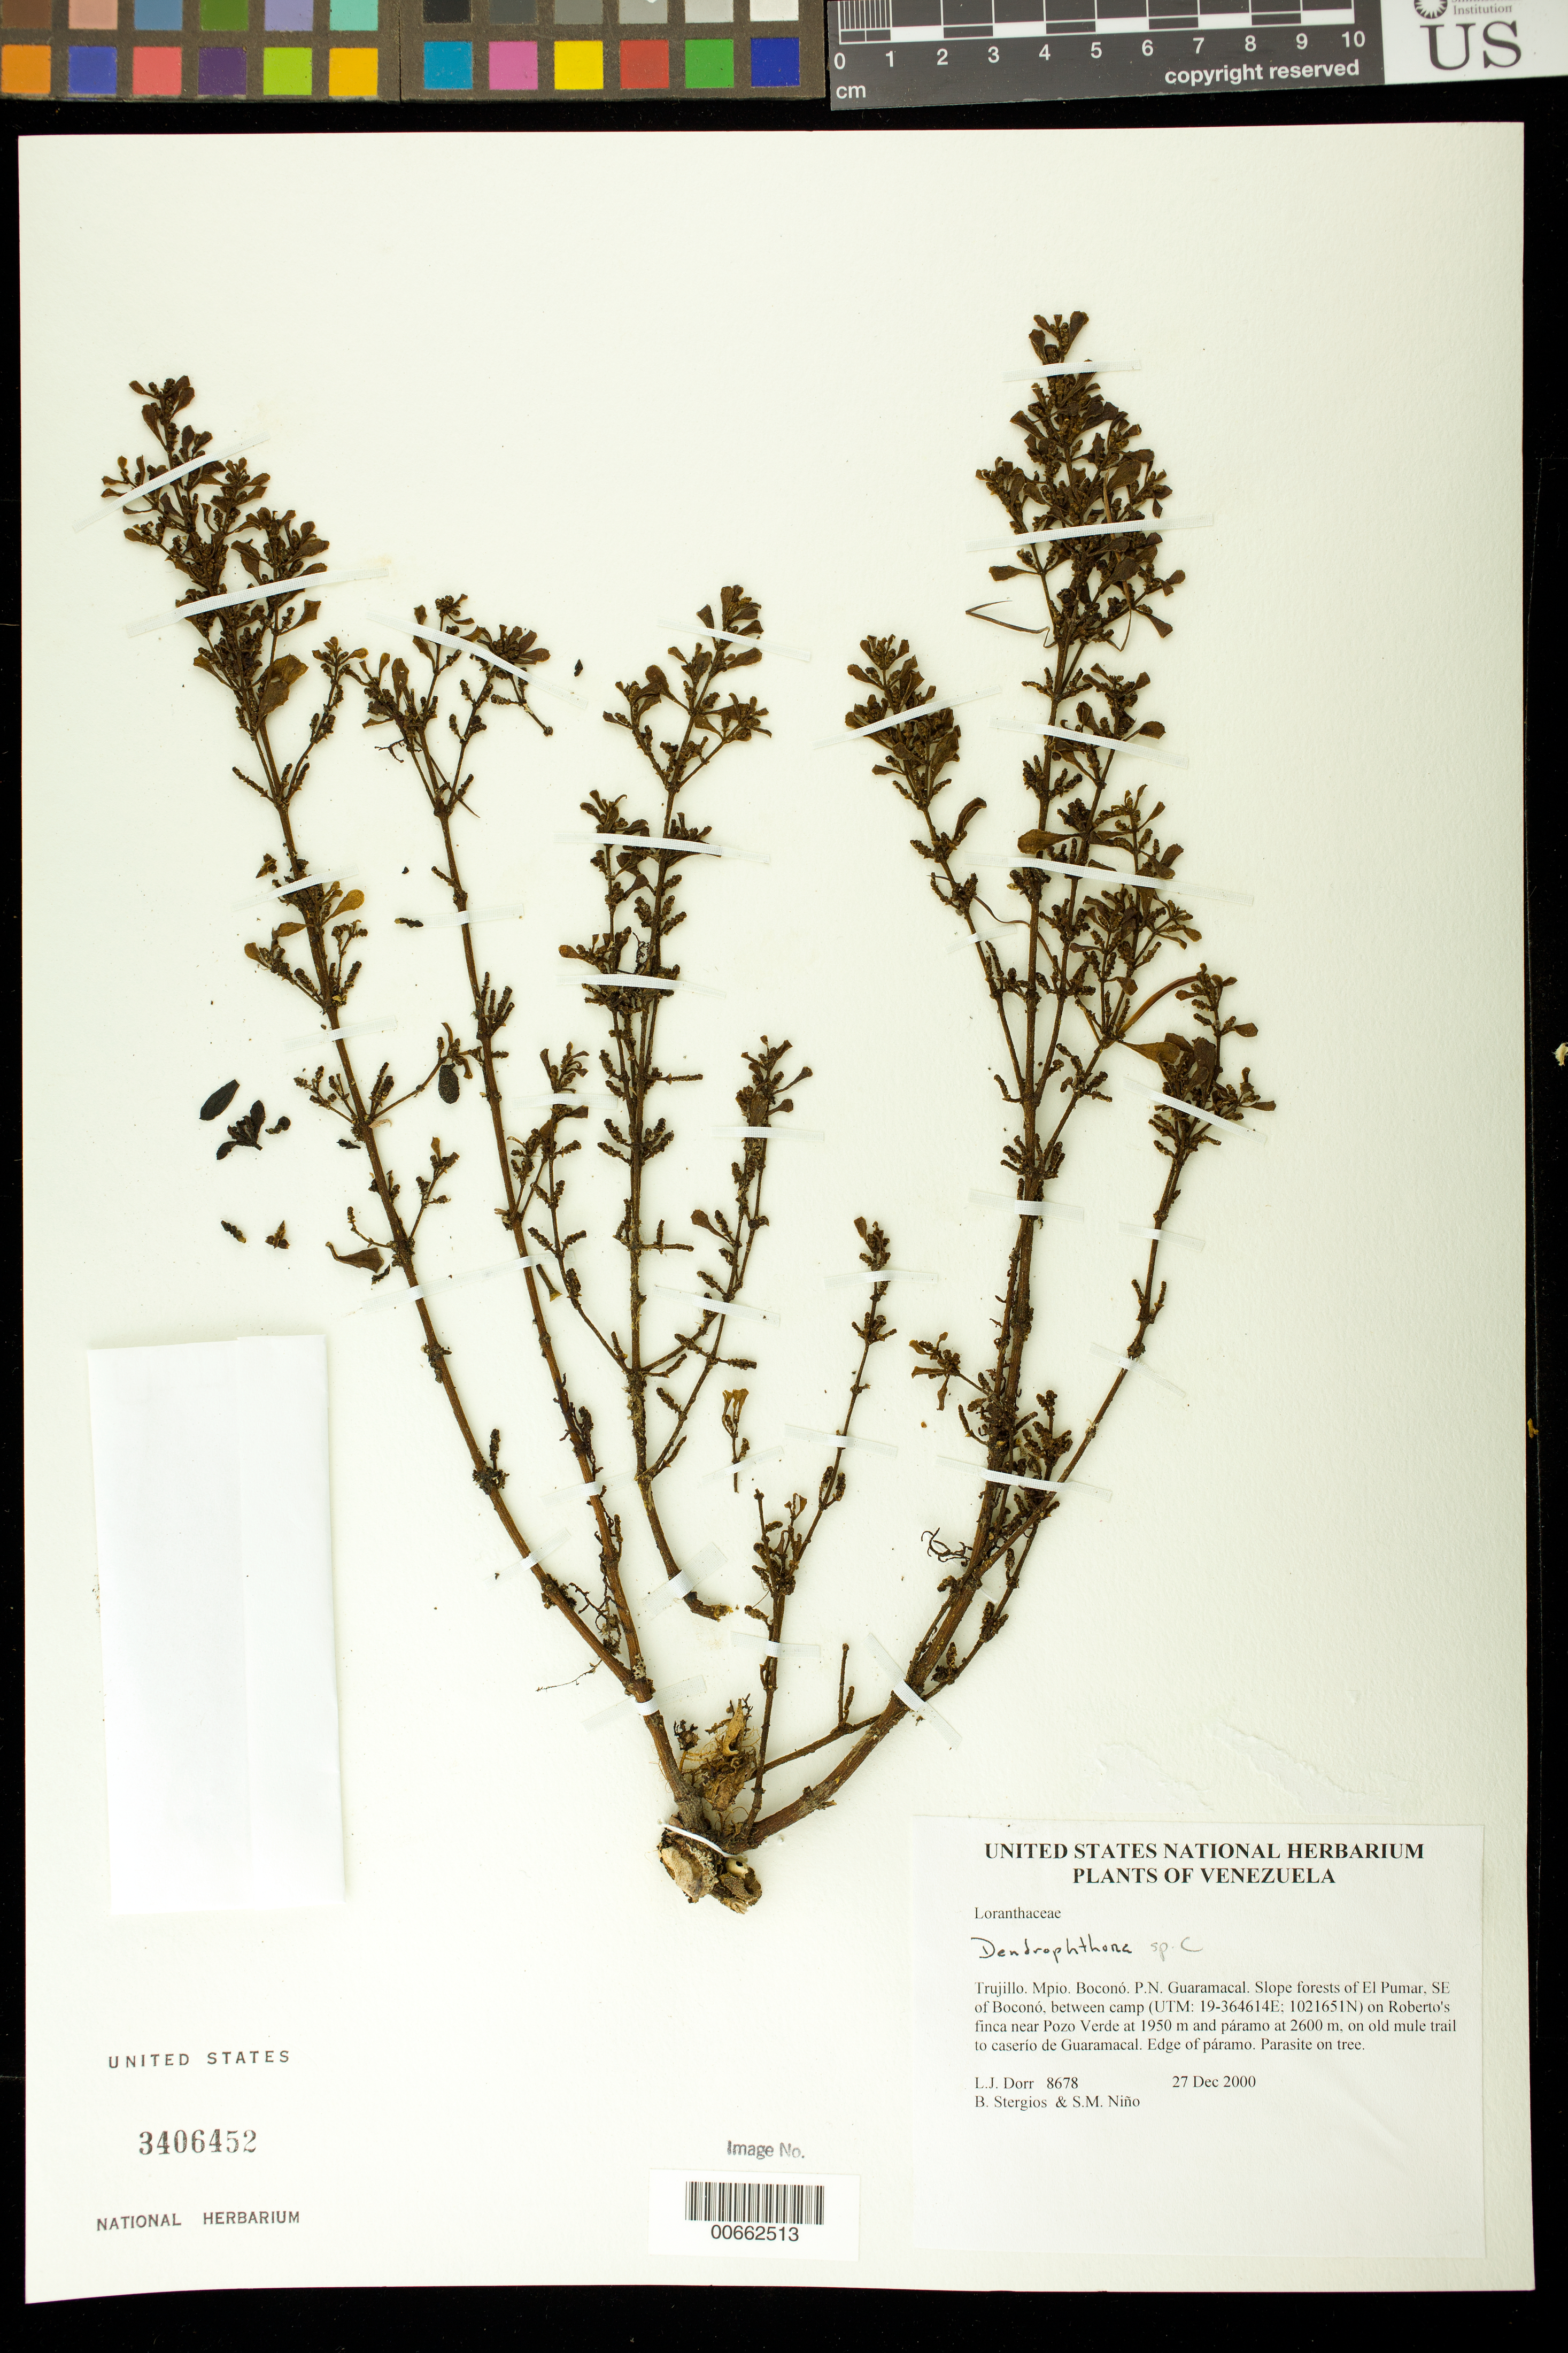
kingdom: Plantae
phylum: Tracheophyta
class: Magnoliopsida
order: Santalales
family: Viscaceae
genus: Dendrophthora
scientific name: Dendrophthora sp. c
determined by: Kuijt, Job, (CANADA)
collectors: L. J. Dorr, B. G. Stergios & S. M. Niño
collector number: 8678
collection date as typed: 27 Dec 2000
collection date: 2000-12-27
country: Venezuela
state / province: Trujillo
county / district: Boconó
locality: Parque Nacional Guaramacal. El Pumar, SE of Boconó, between camp on Roberto's finca near Pozo Verde at 1950 m and páramo at 2600 m, on old mule trail to caserío de Guaramacal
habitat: Edge of páramo.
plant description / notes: PORT, US, UVIC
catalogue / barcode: US 3406452